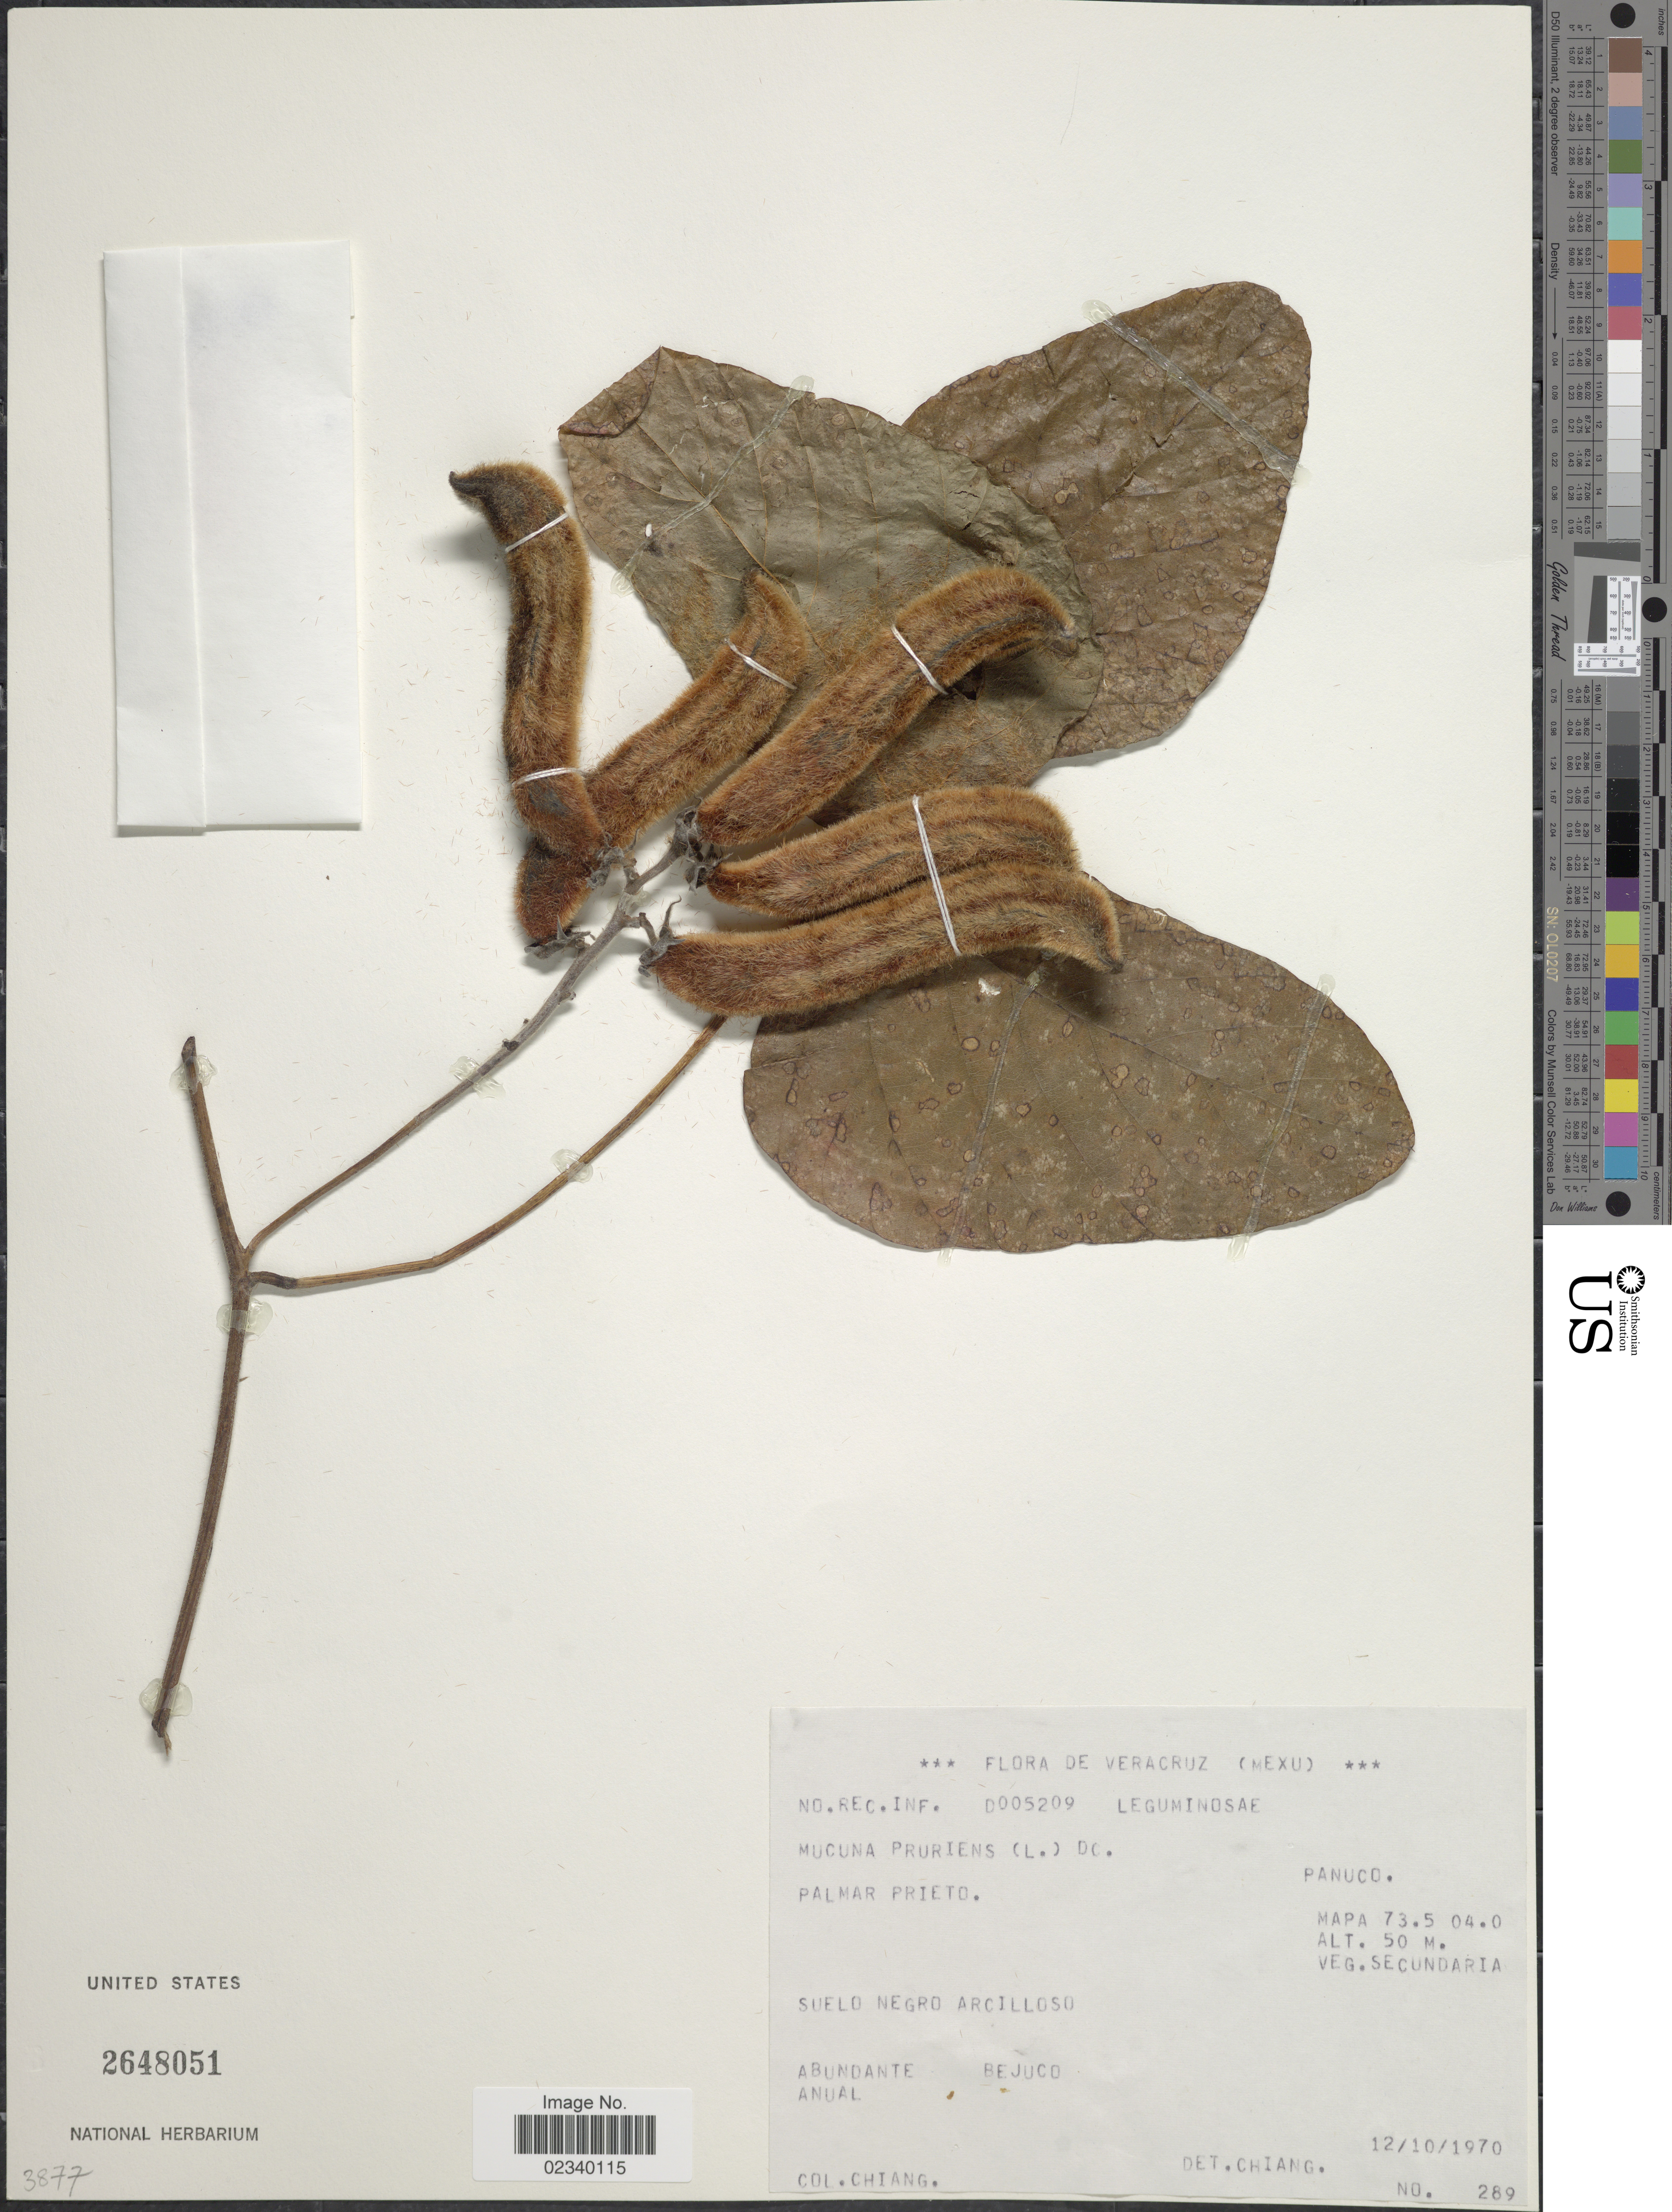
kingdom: Plantae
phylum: Tracheophyta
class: Magnoliopsida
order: Fabales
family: Fabaceae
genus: Mucuna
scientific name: Mucuna pruriens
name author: (L.) DC.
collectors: -. Chiang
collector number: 289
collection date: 1970-10-12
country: Mexico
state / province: Veracruz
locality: Veracruz. Palmar Prieto, Panuco.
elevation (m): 50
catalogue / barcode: US 2648051